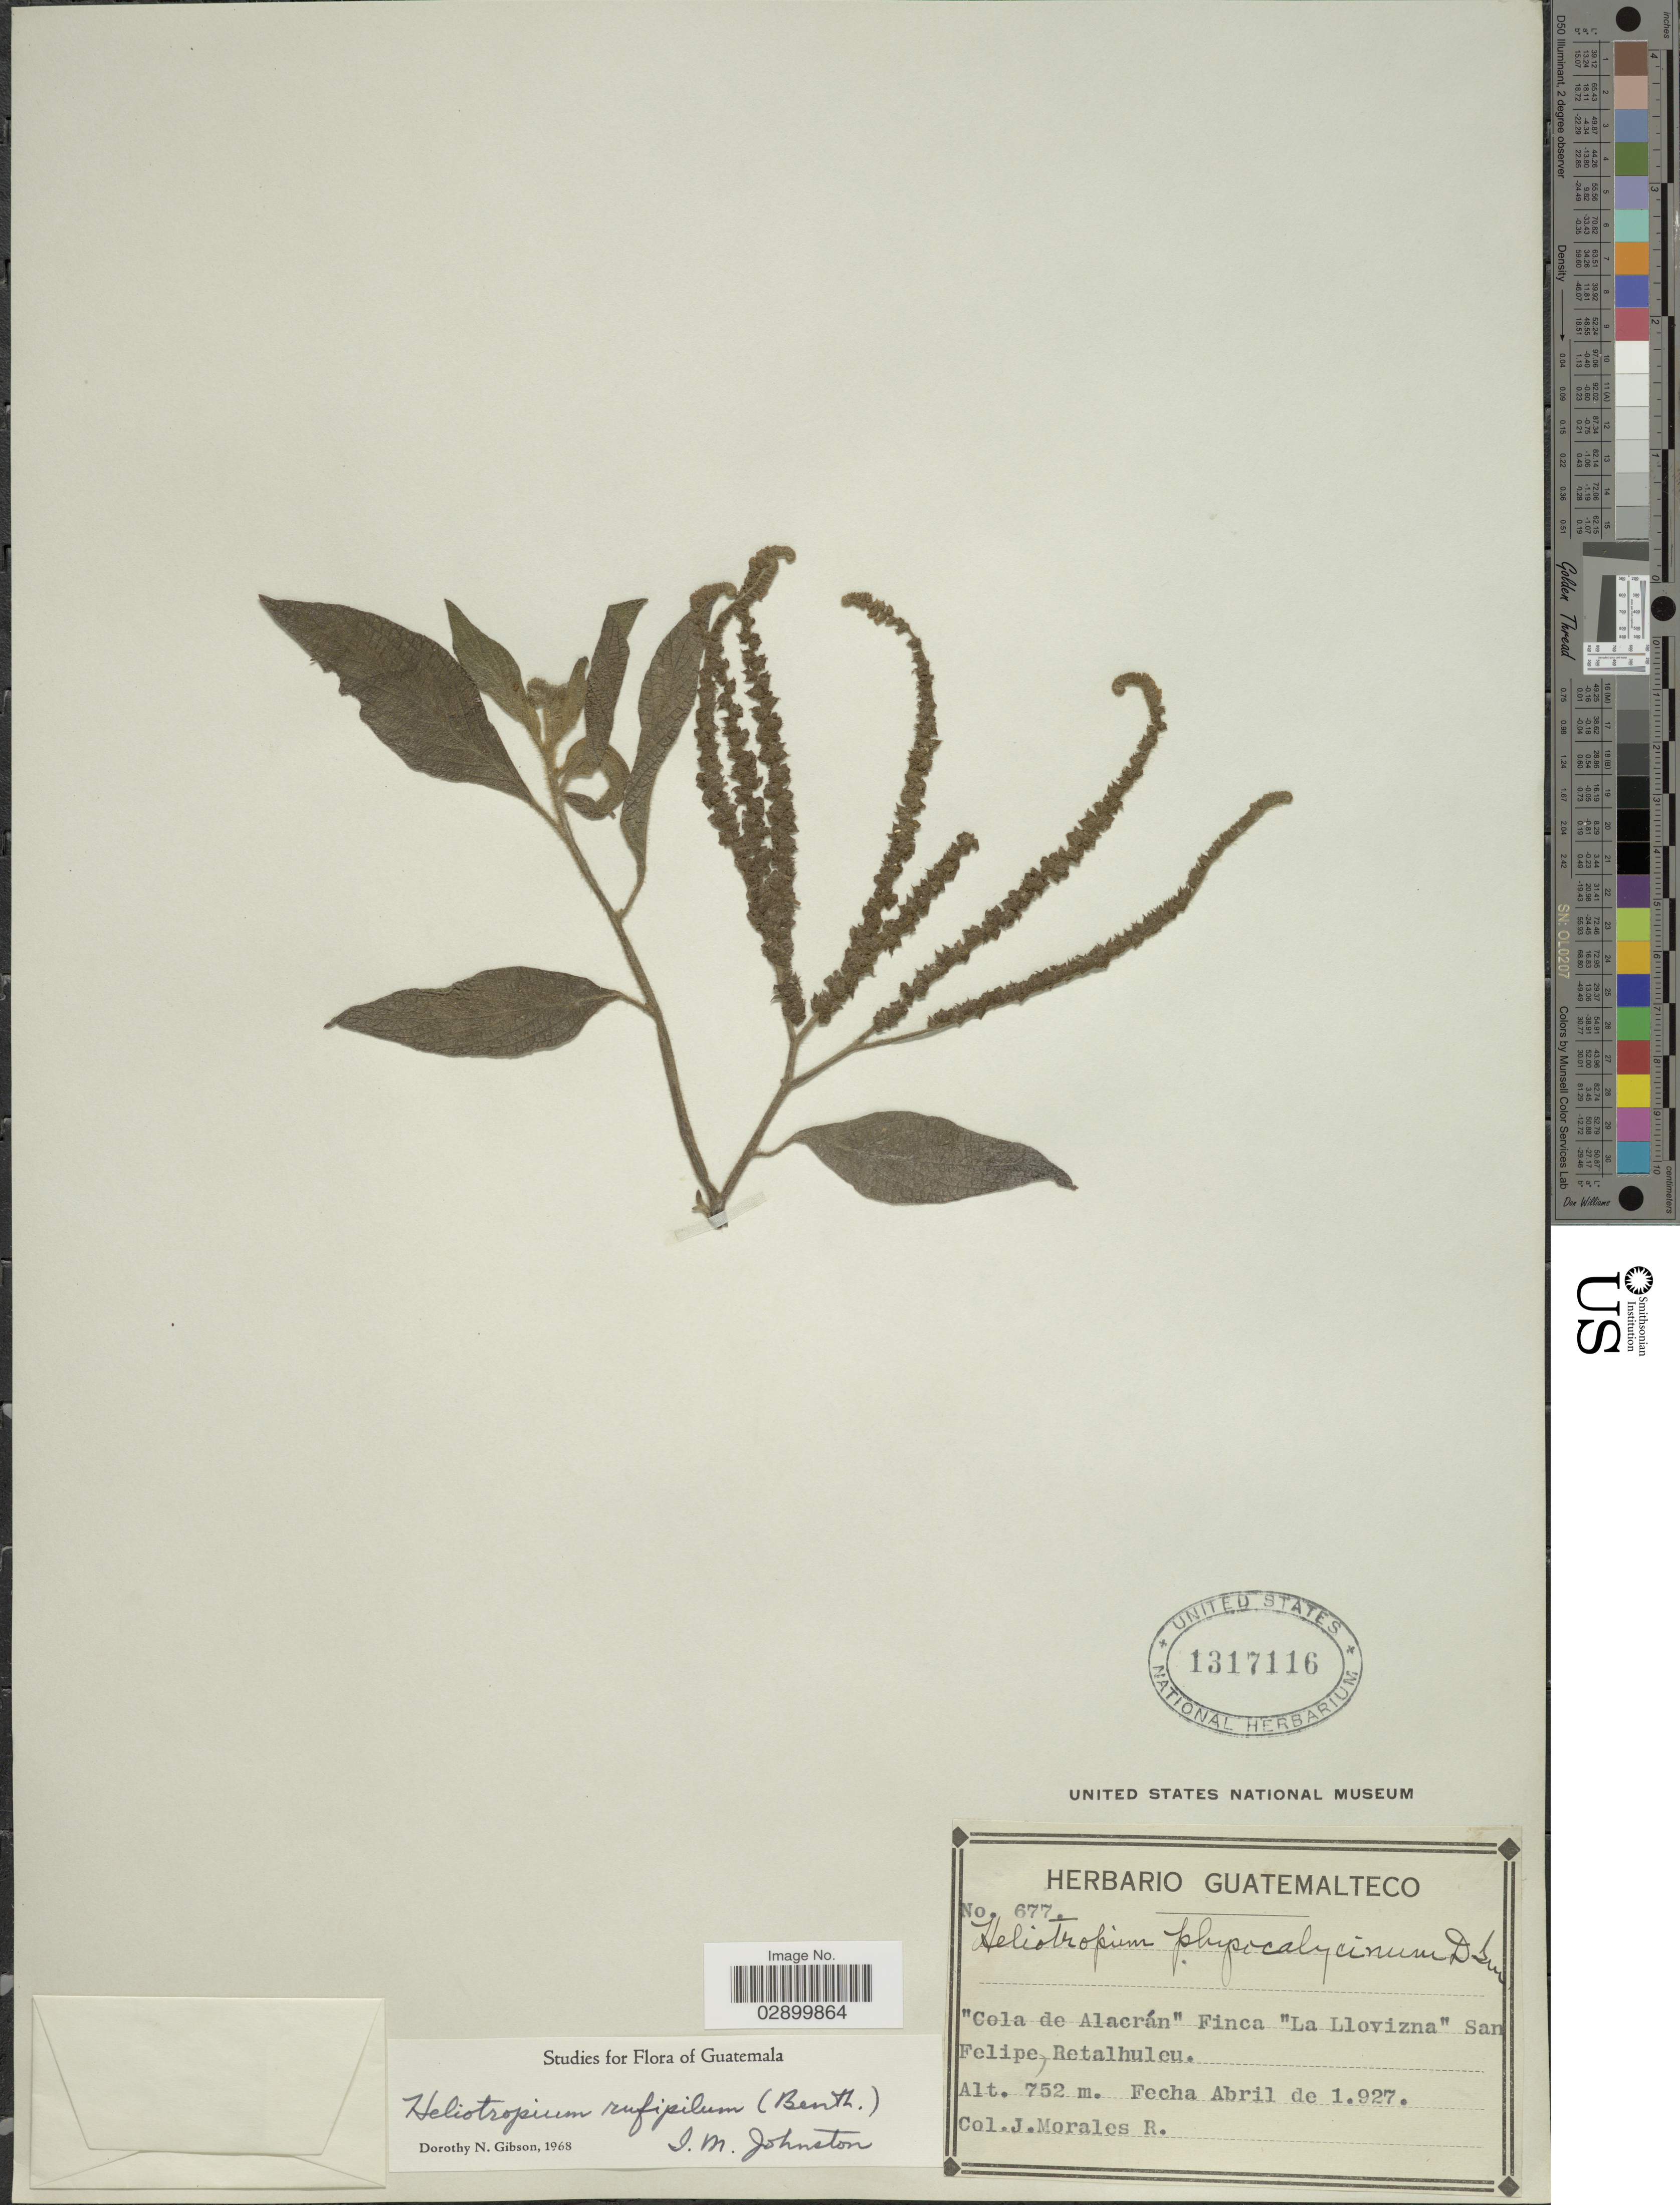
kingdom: Plantae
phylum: Tracheophyta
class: Magnoliopsida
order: Boraginales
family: Heliotropiaceae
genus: Heliotropium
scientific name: Heliotropium rufipilum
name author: (Benth.) I.M. Johnst.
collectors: J. Morales R.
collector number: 677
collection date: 1927-04-01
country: Guatemala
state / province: Retalhuleu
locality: Cola de Alacrán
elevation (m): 752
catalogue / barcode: US 1317116